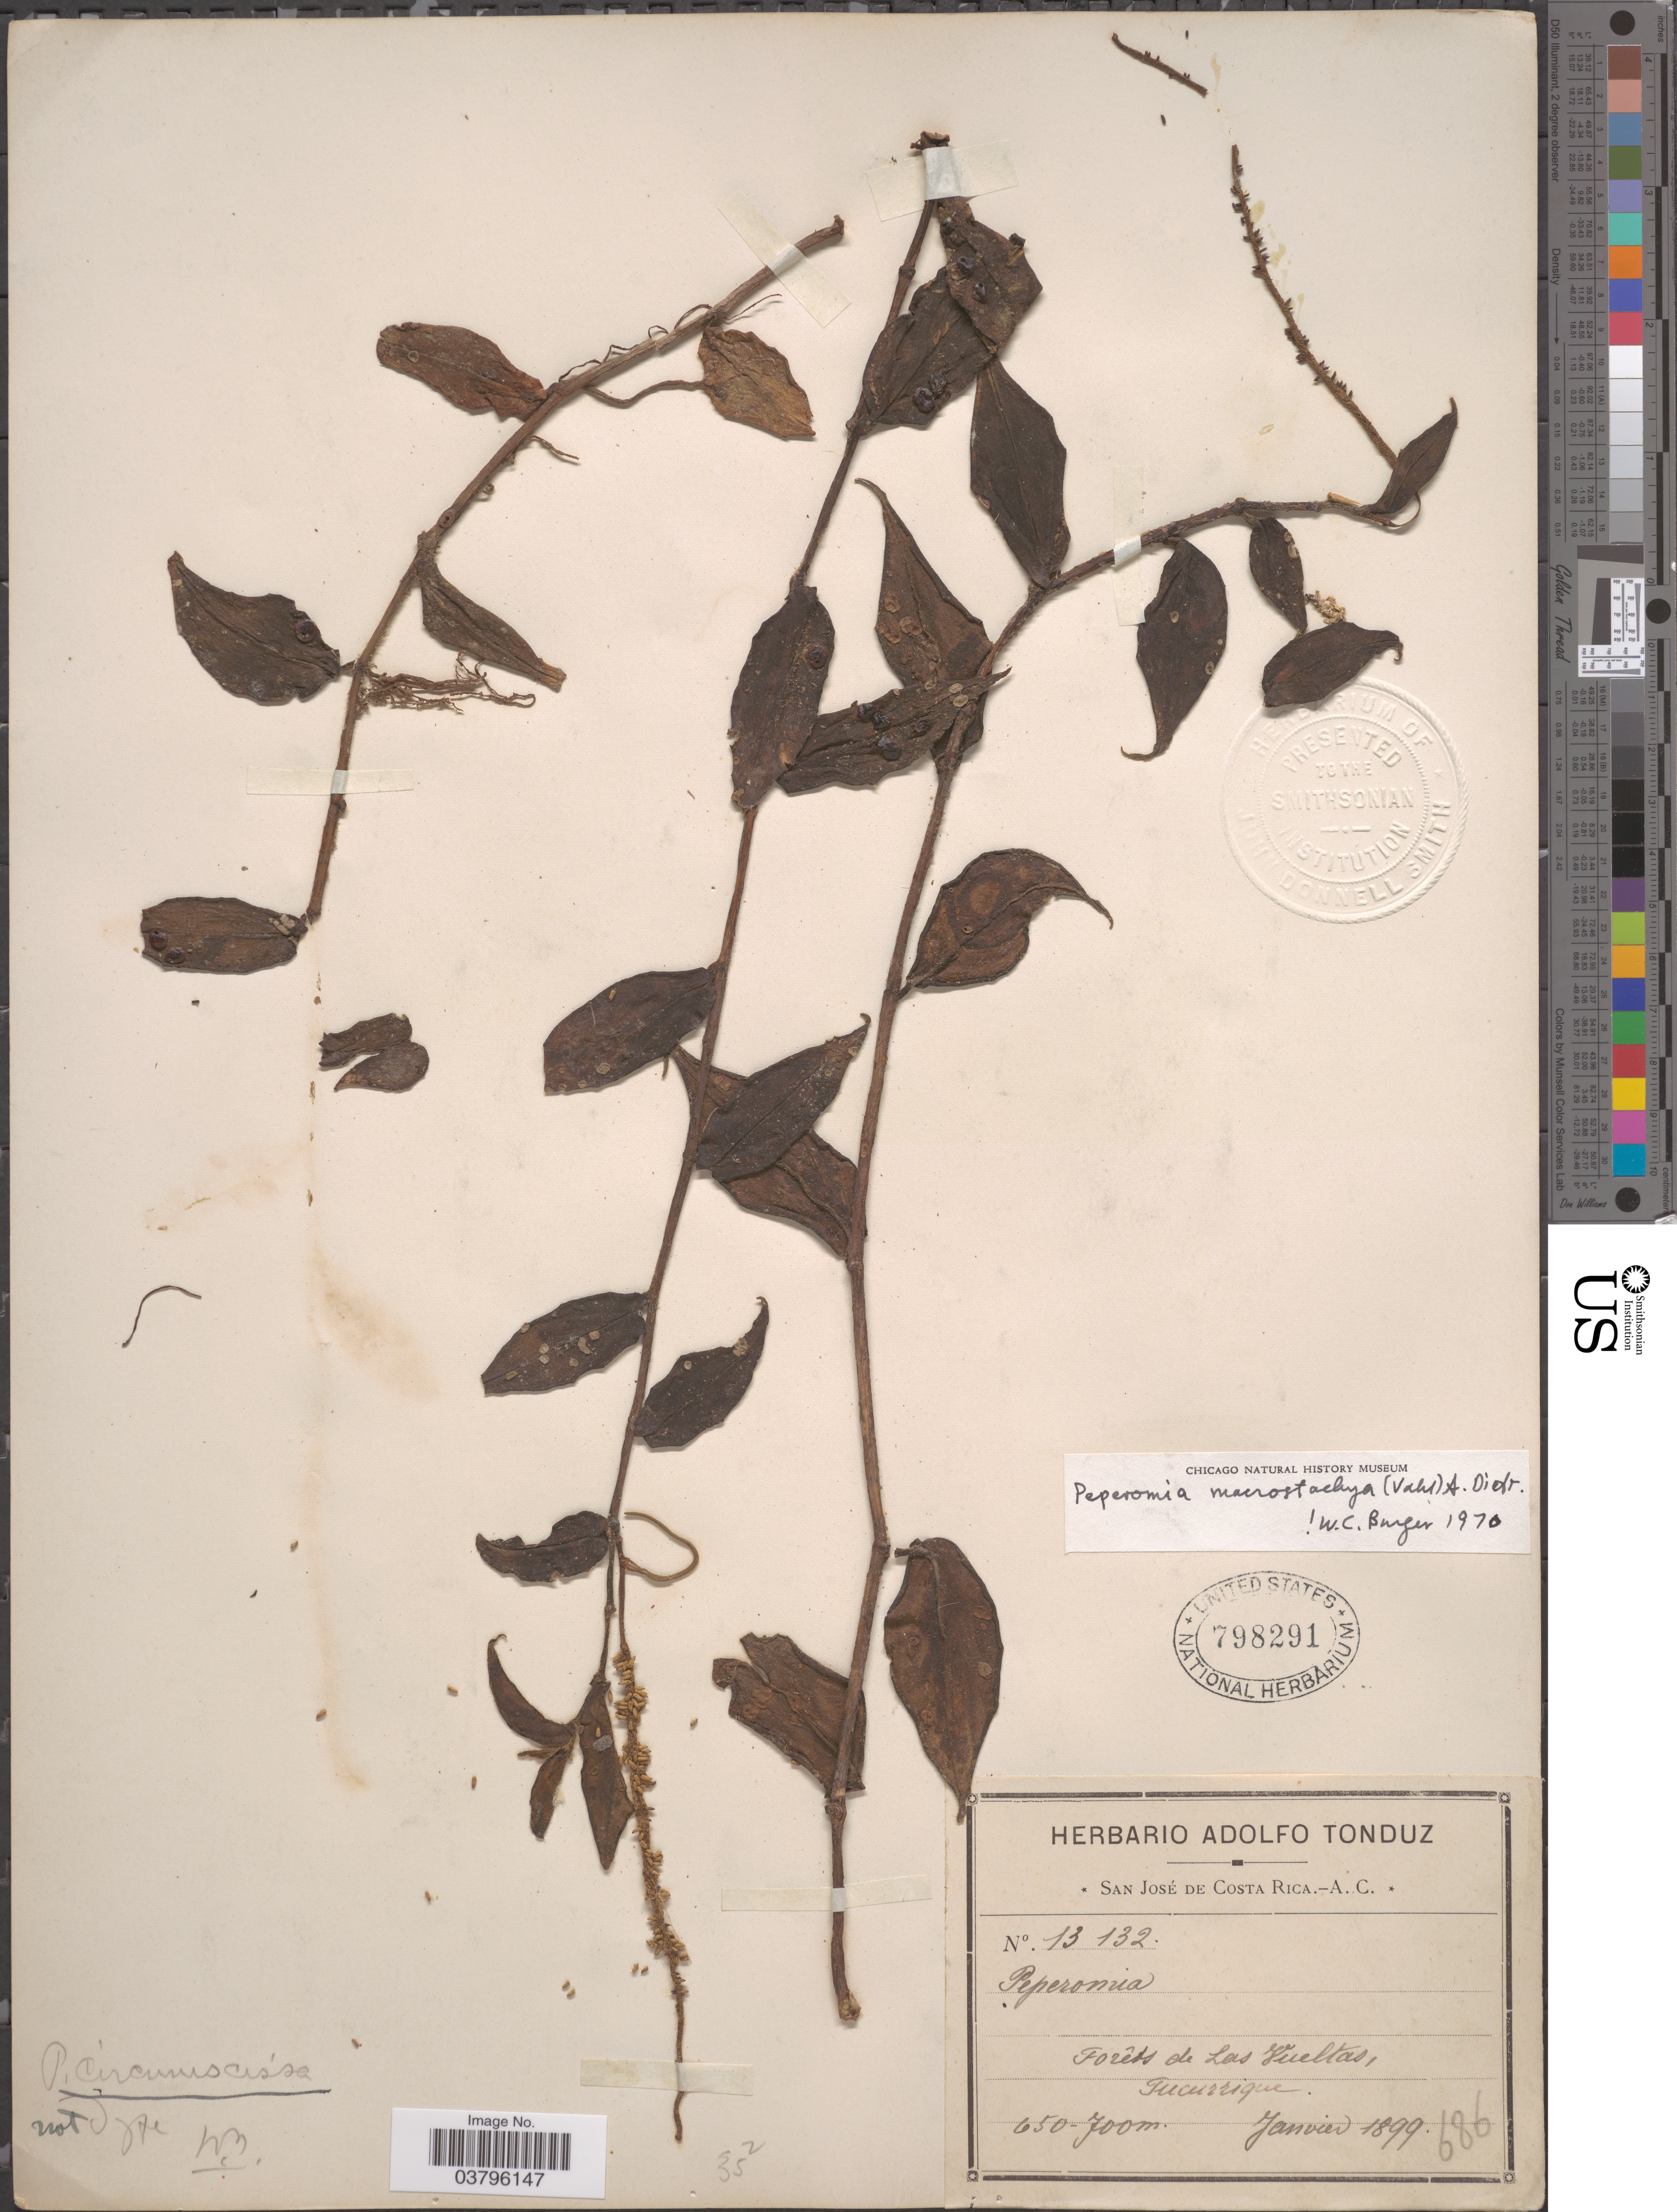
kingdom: Plantae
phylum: Tracheophyta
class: Magnoliopsida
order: Piperales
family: Piperaceae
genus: Peperomia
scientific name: Peperomia portobellensis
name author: Beurl.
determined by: Jiménez, José Estaban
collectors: ex Herb. Adolfo Tonduz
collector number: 13132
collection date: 1899-01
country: Costa Rica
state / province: San José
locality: Forêts de Las Vueltas, Tucurrique.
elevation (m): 650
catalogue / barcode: US 798291